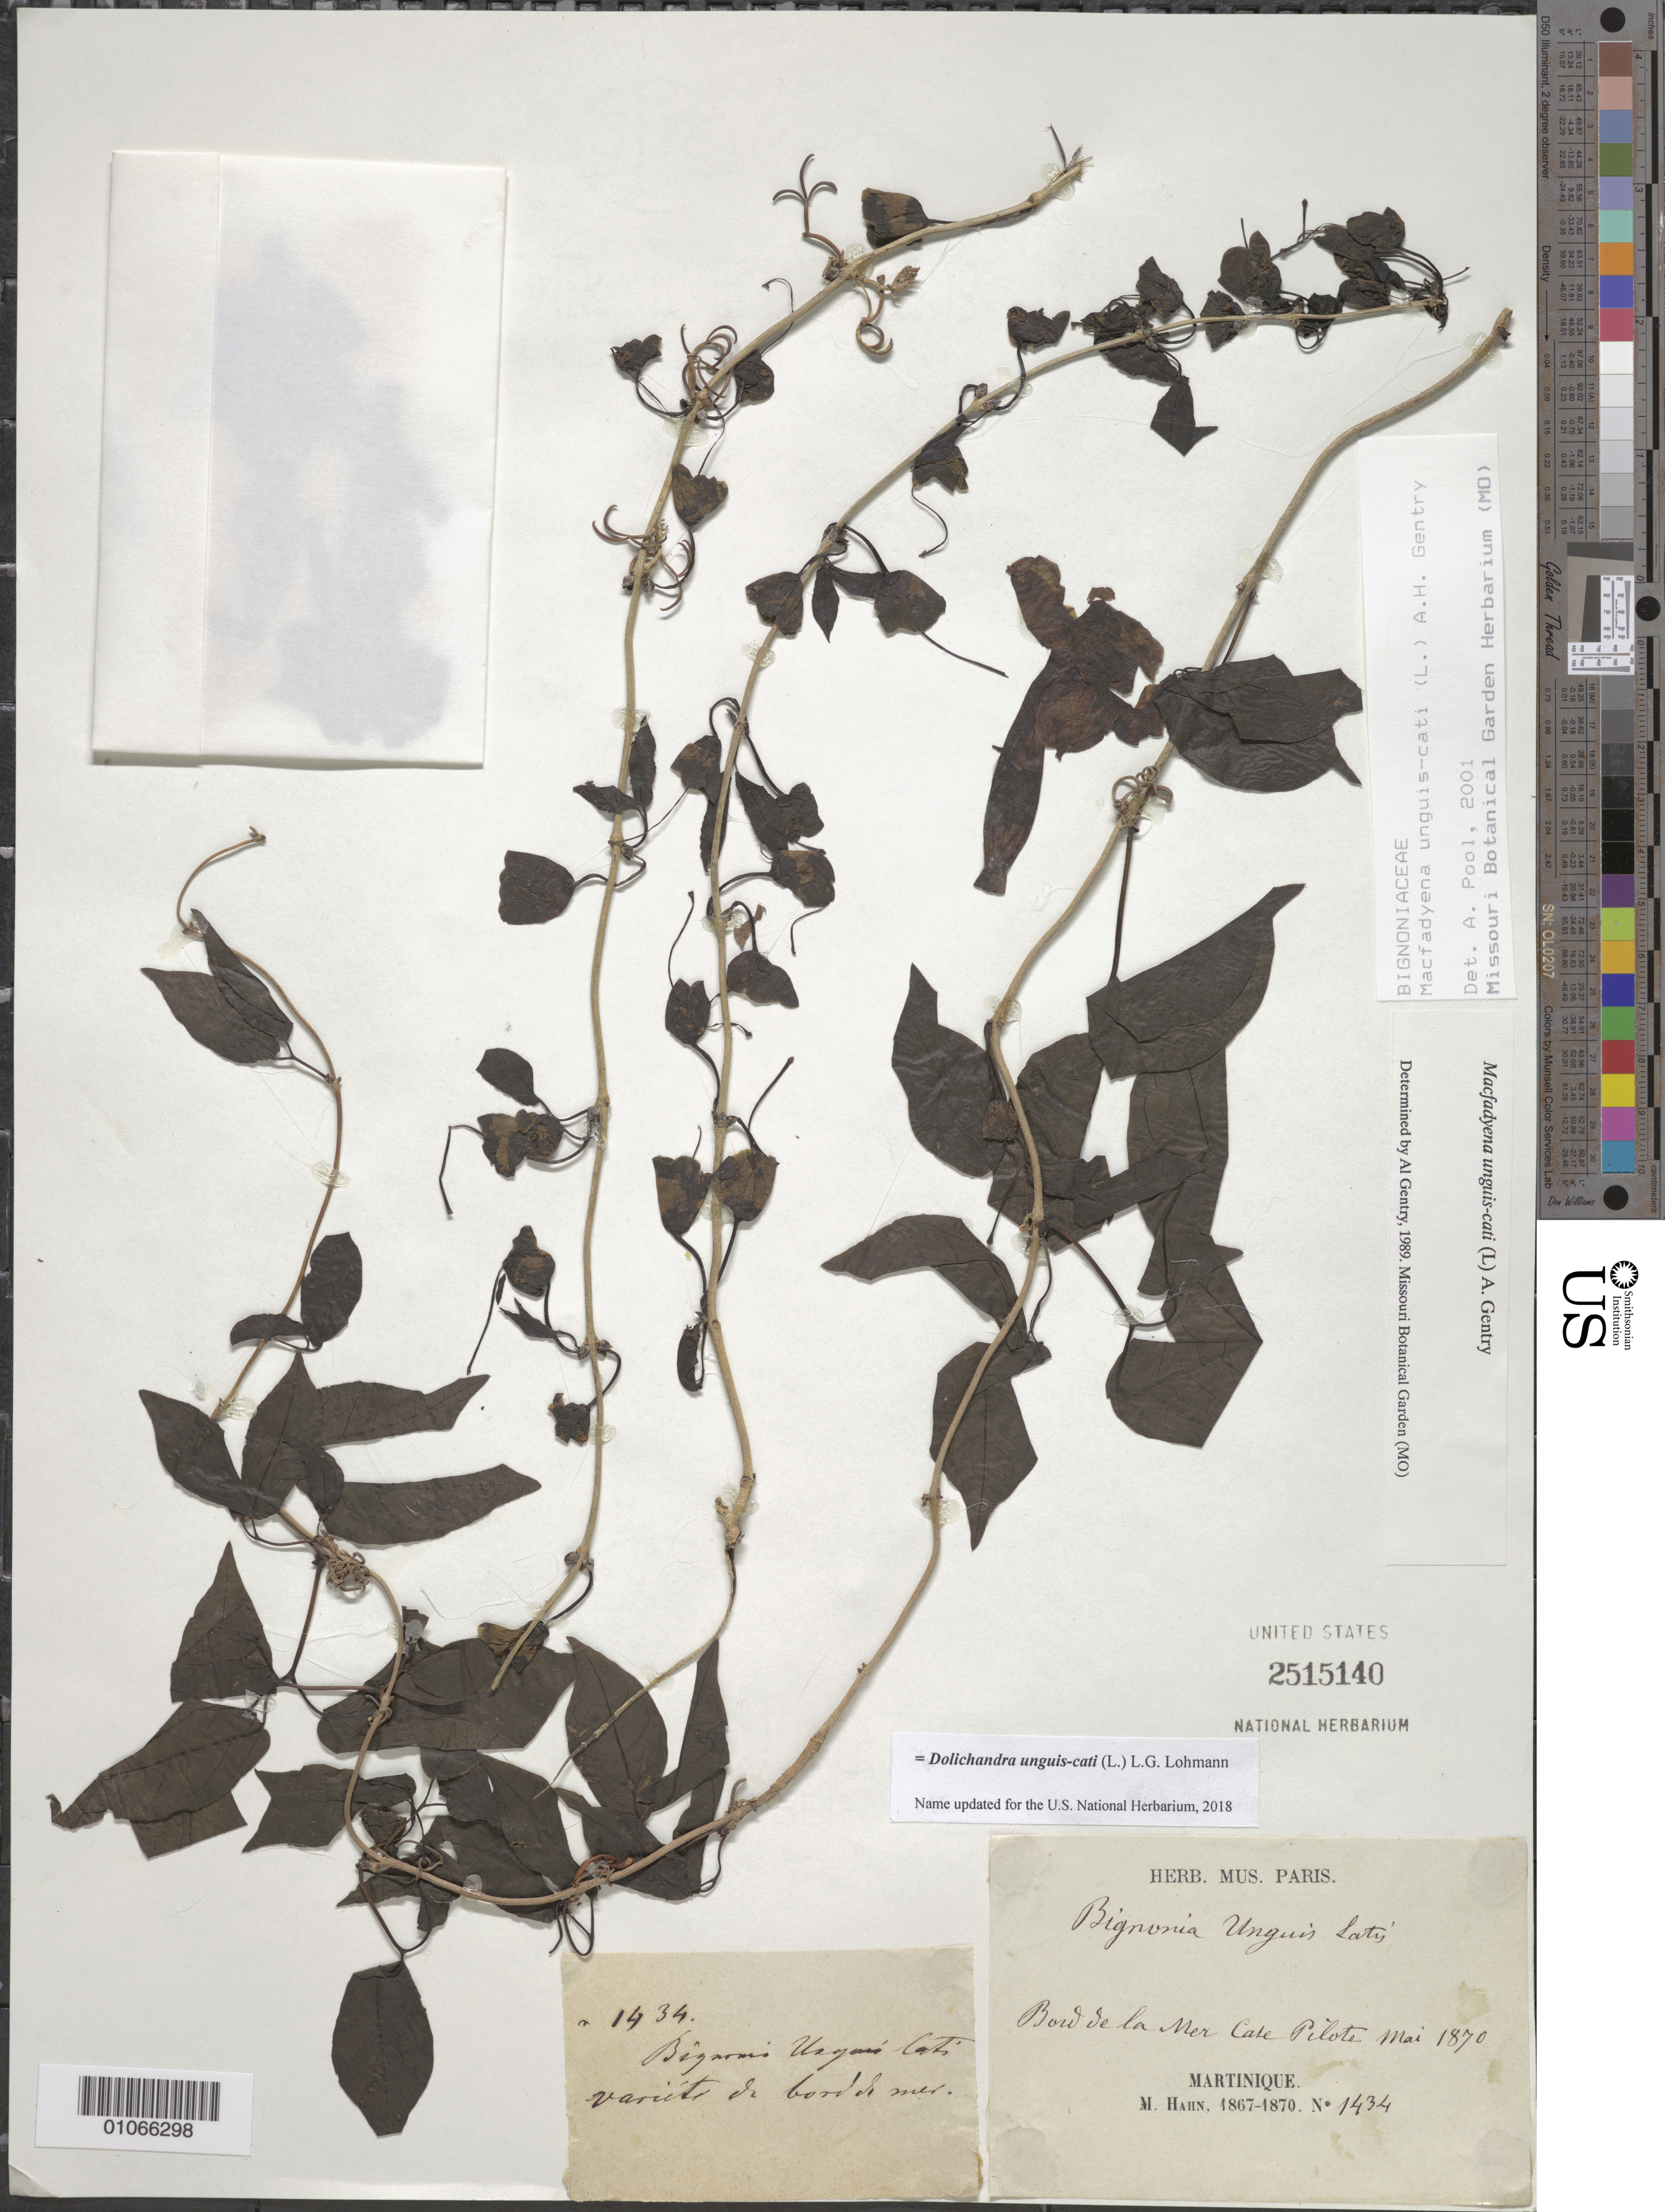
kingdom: Plantae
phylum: Tracheophyta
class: Magnoliopsida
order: Lamiales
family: Bignoniaceae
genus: Dolichandra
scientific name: Dolichandra unguis-cati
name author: (L.) L.G. Lohmann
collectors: M. Hahn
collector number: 1434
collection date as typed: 01 Jan 1867 to 31 Dec 1870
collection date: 1867-01-01/1870-12-31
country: Martinique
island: Martinique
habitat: Bord de la mer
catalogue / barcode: US 2515140